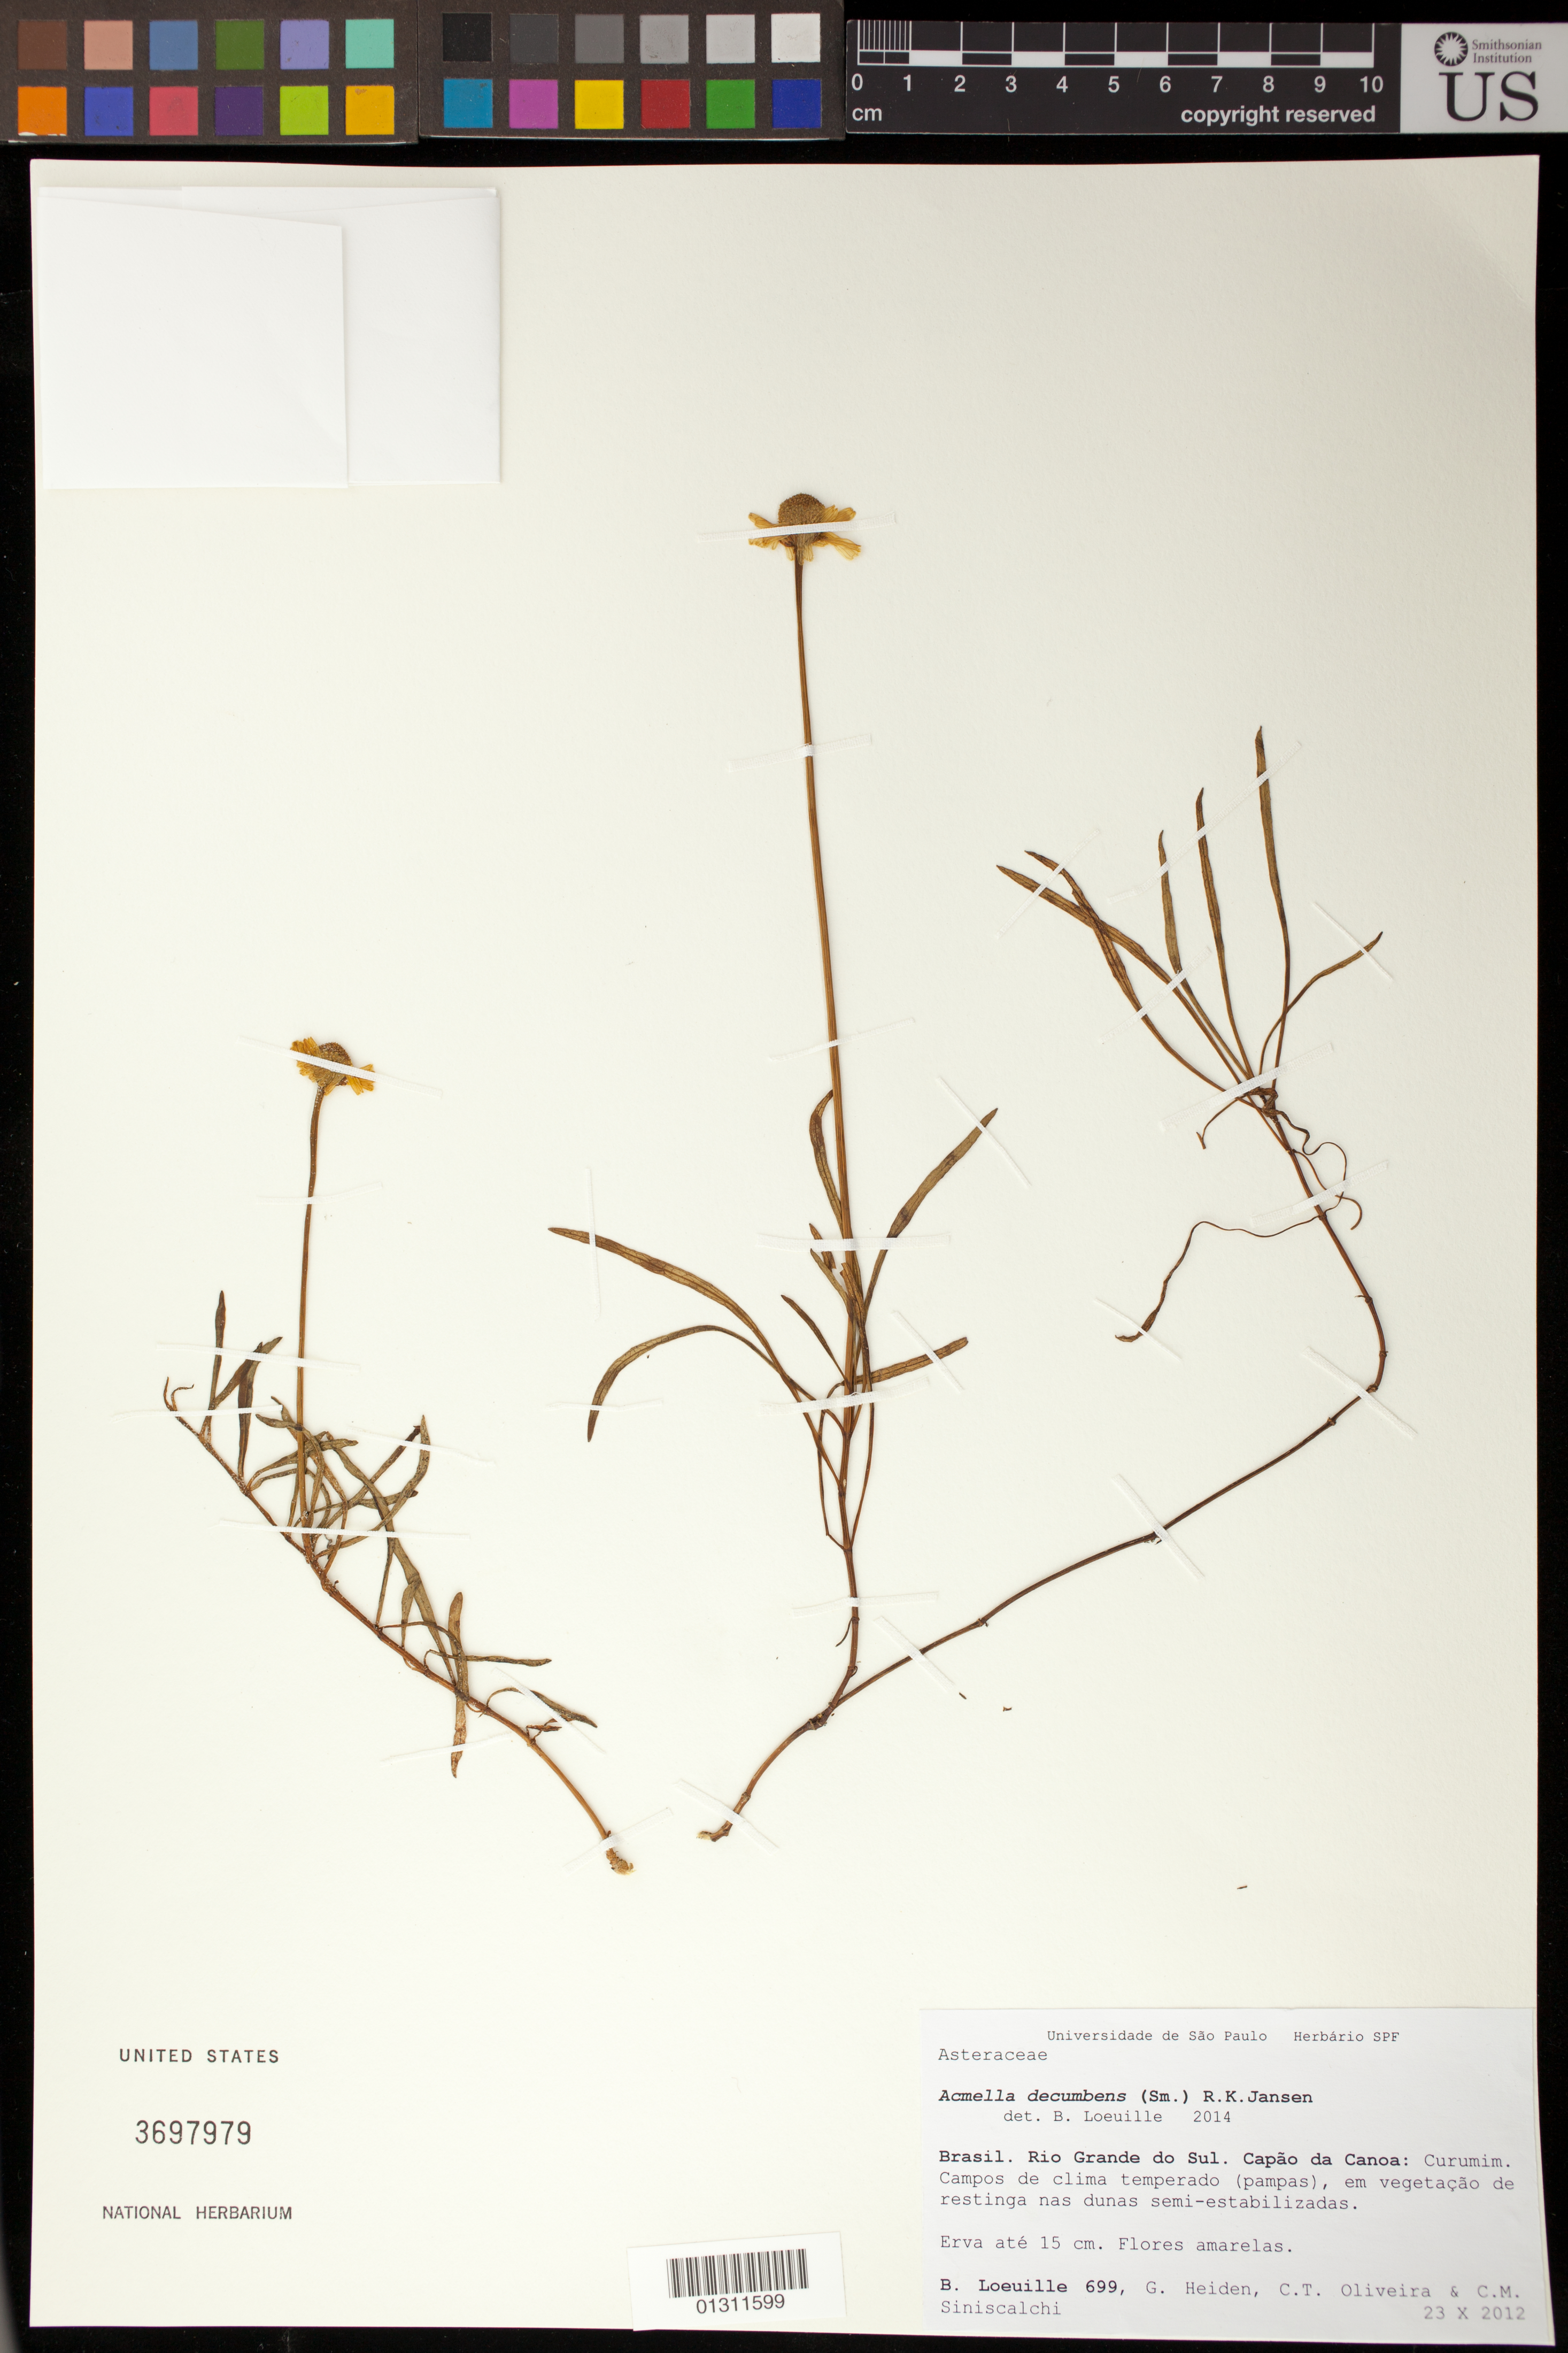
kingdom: Plantae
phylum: Tracheophyta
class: Magnoliopsida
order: Asterales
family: Asteraceae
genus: Acmella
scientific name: Acmella decumbens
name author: (Sm.) R.K. Jansen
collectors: B. Loeuille, G. Heiden, C. T. Oliveira & C. Siniscalchi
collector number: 699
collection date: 2012-10-23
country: Brazil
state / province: Rio Grande do Sul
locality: Capao da Canoa: Curuim.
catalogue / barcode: US 3697979